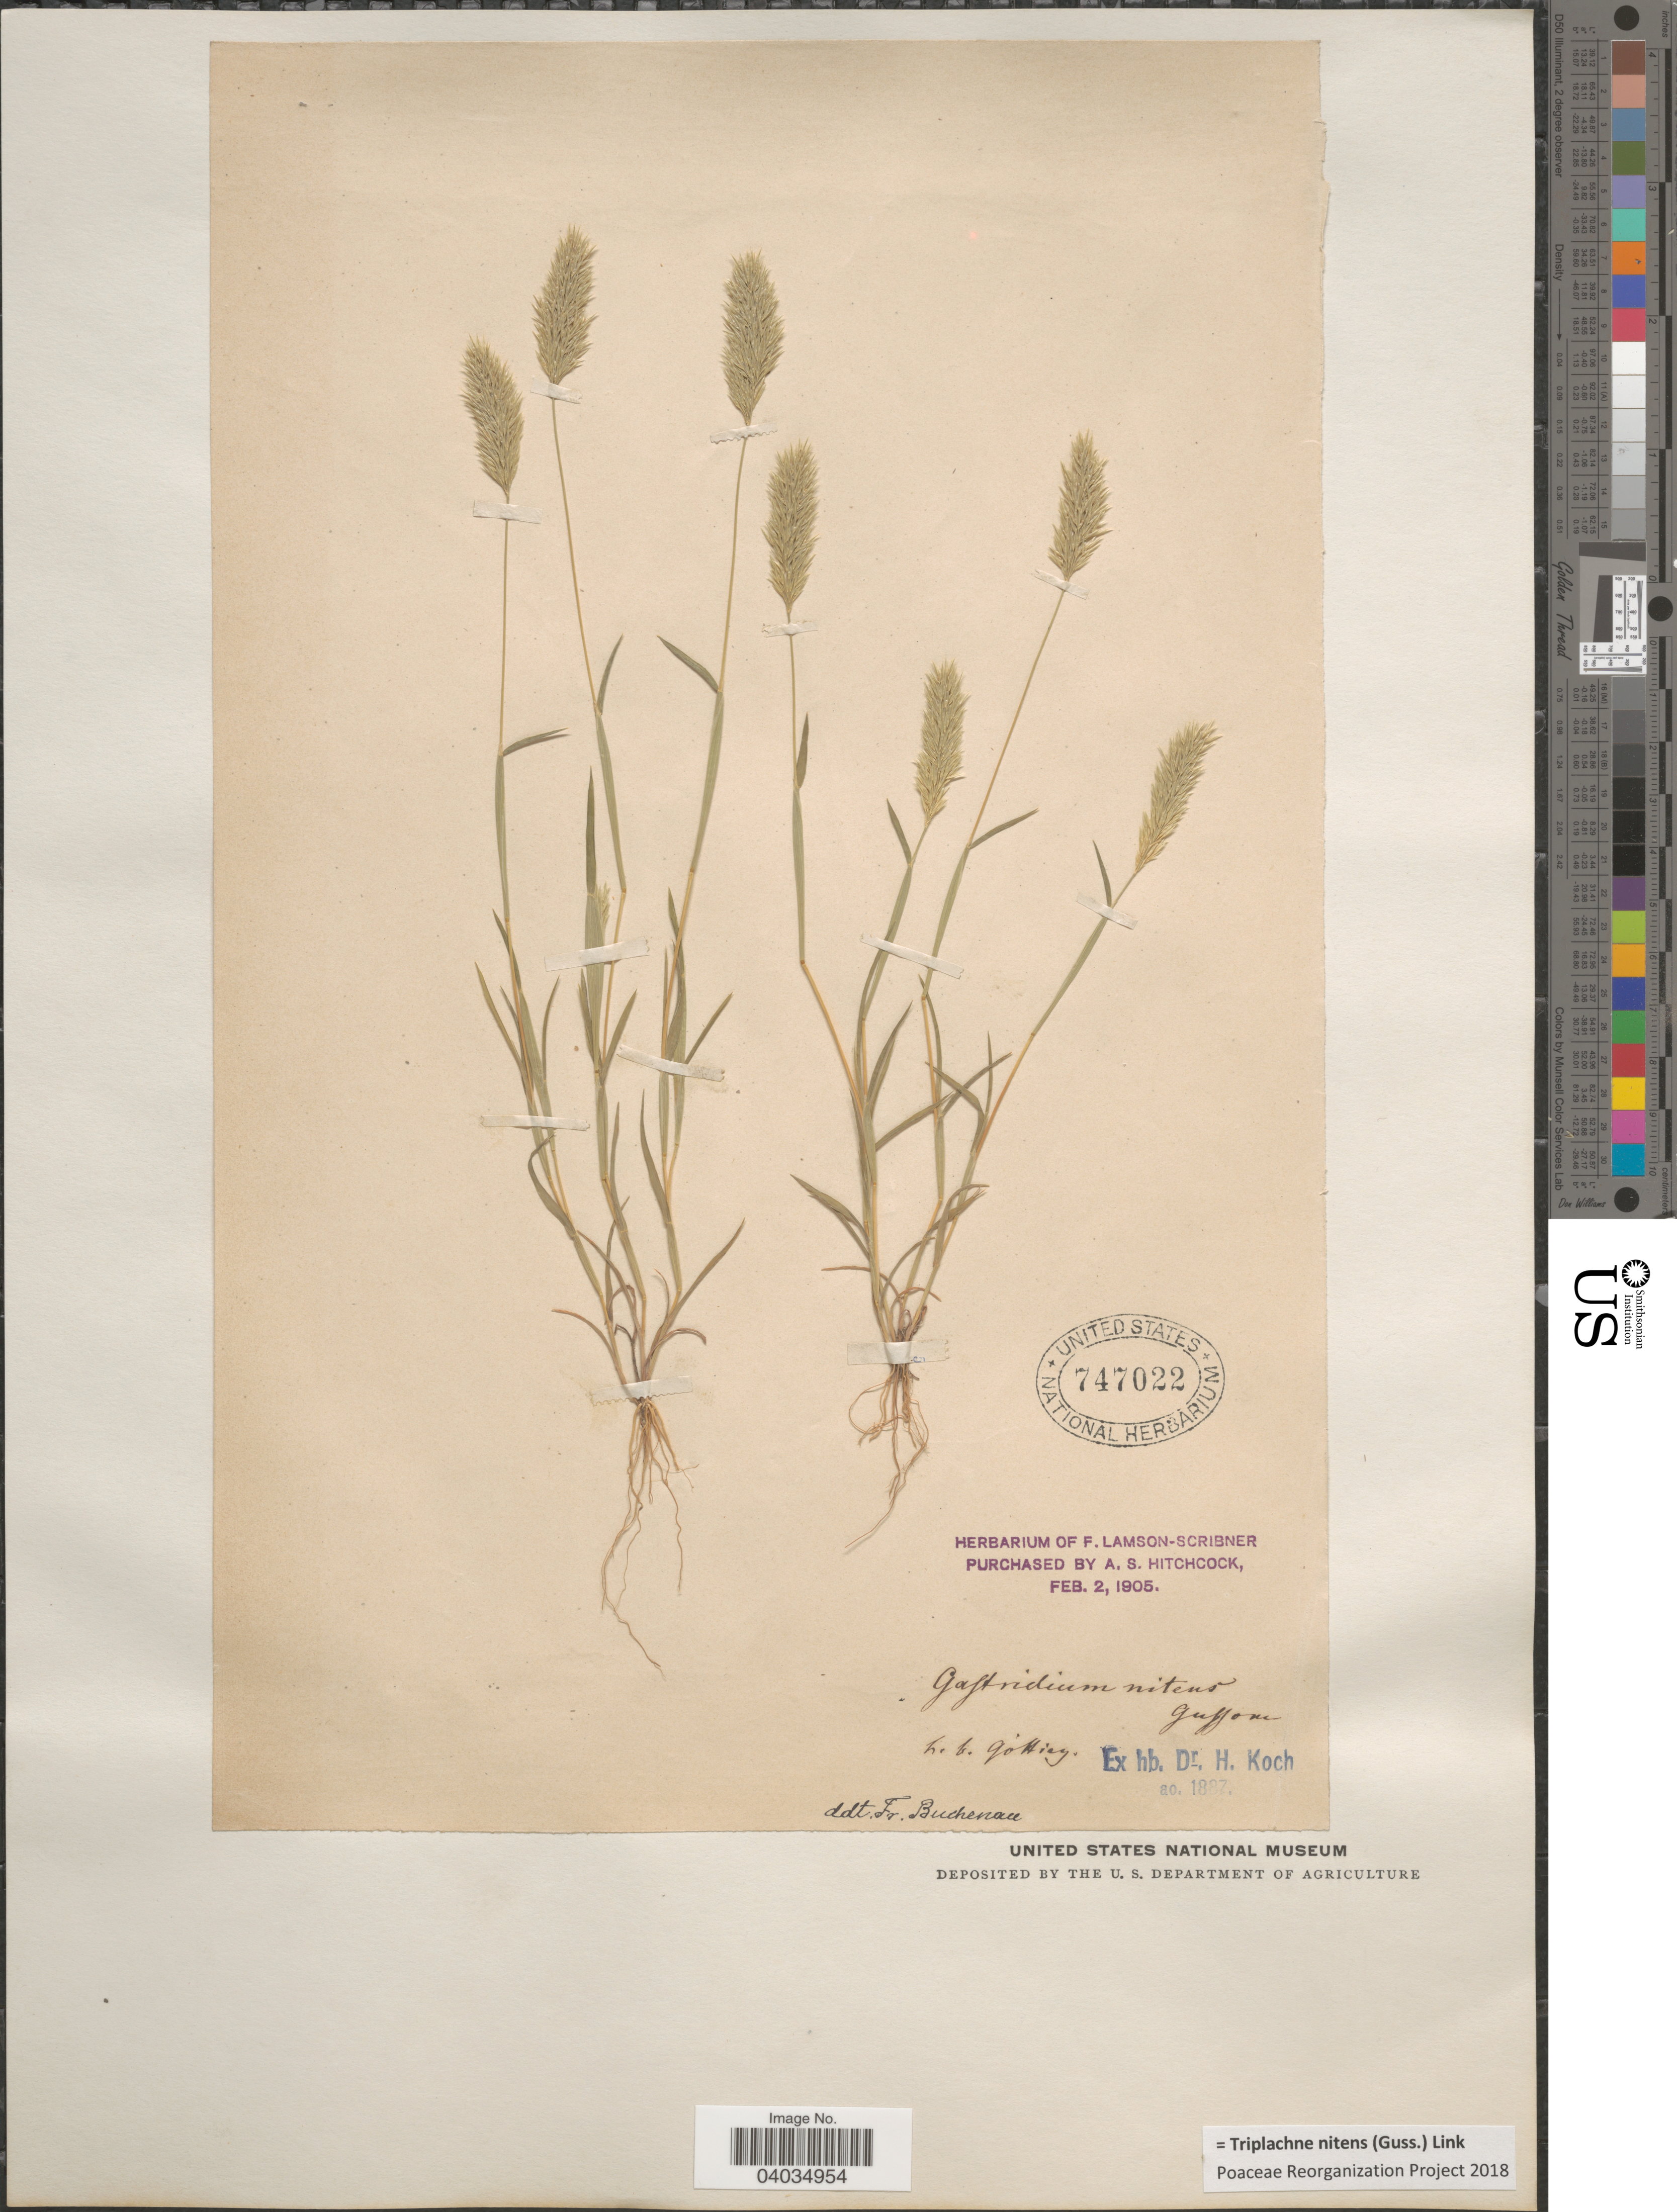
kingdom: Plantae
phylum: Tracheophyta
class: Liliopsida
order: Poales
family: Poaceae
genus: Triplachne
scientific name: Triplachne nitens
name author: (Gussone) Link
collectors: H. Gotting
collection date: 1827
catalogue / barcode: US 747022